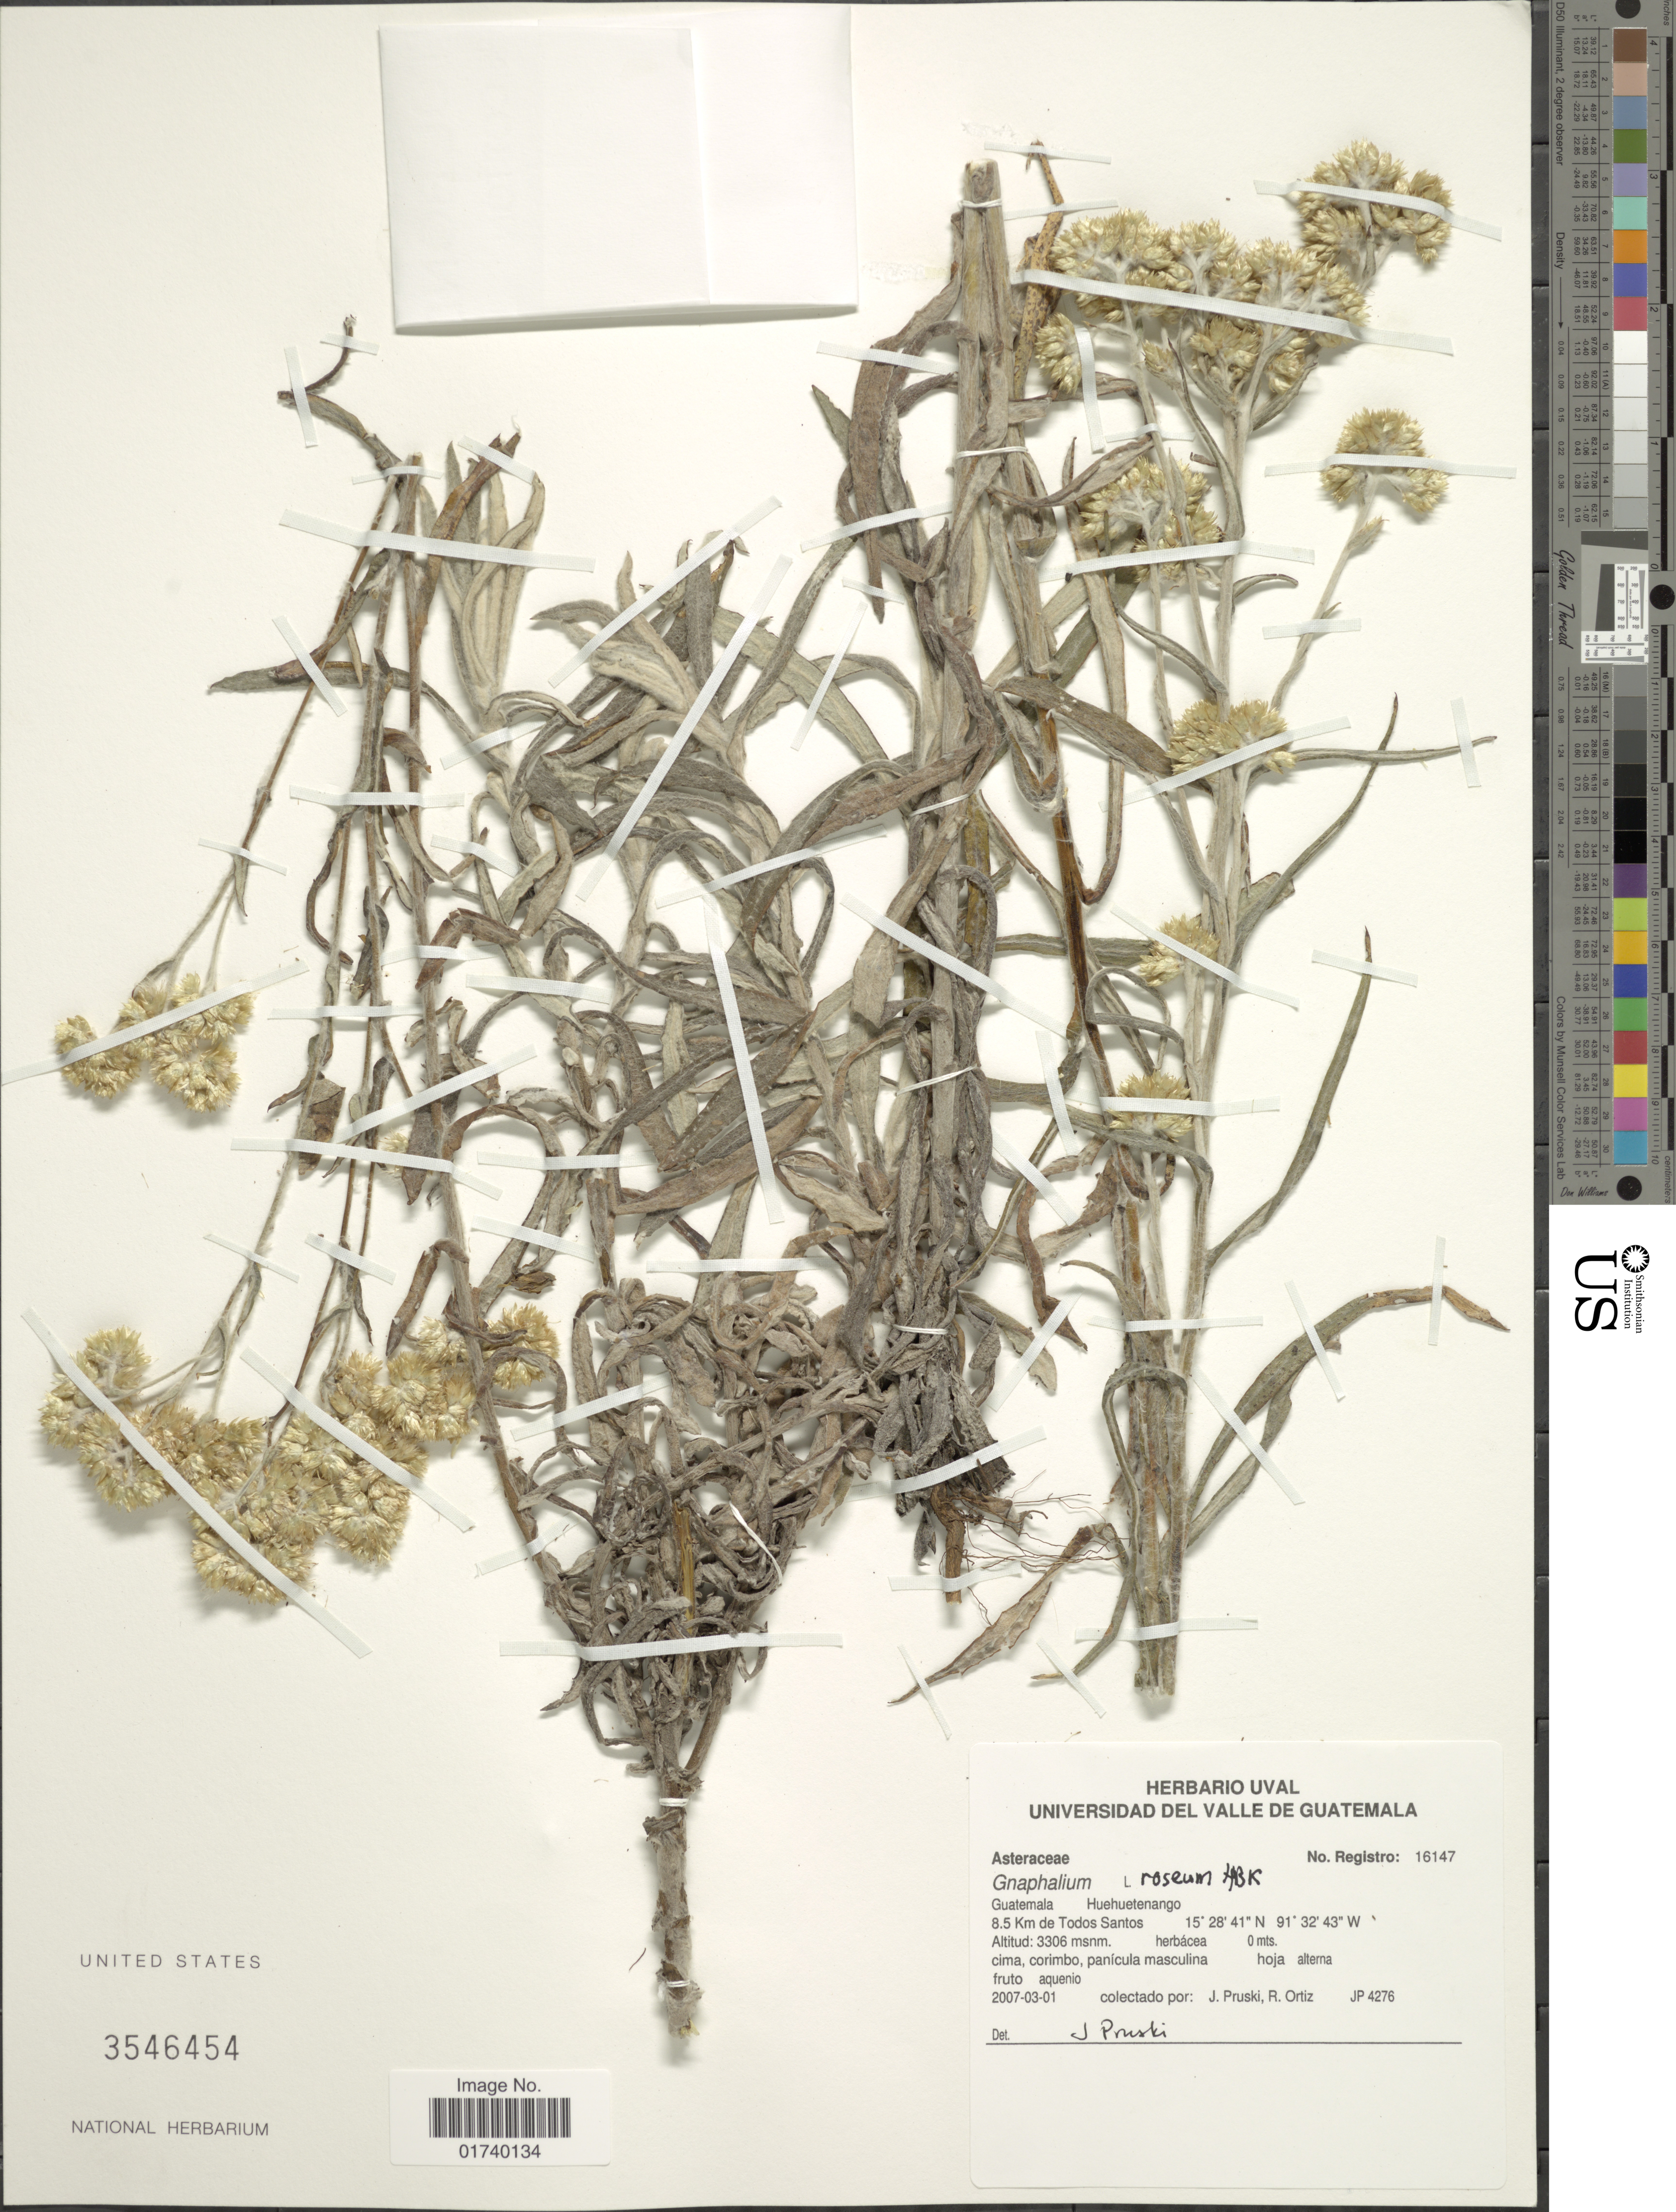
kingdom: Plantae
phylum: Tracheophyta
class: Magnoliopsida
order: Asterales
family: Asteraceae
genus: Pseudognaphalium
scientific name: Pseudognaphalium roseum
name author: (Kunth) Anderb.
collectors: J. F. Pruski & R. Ortíz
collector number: JP 4276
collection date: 2007-03-01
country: Guatemala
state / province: Huehuetenango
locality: Huehuertenango 8.5 km de Todos Santos.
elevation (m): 3306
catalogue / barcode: US 3546454